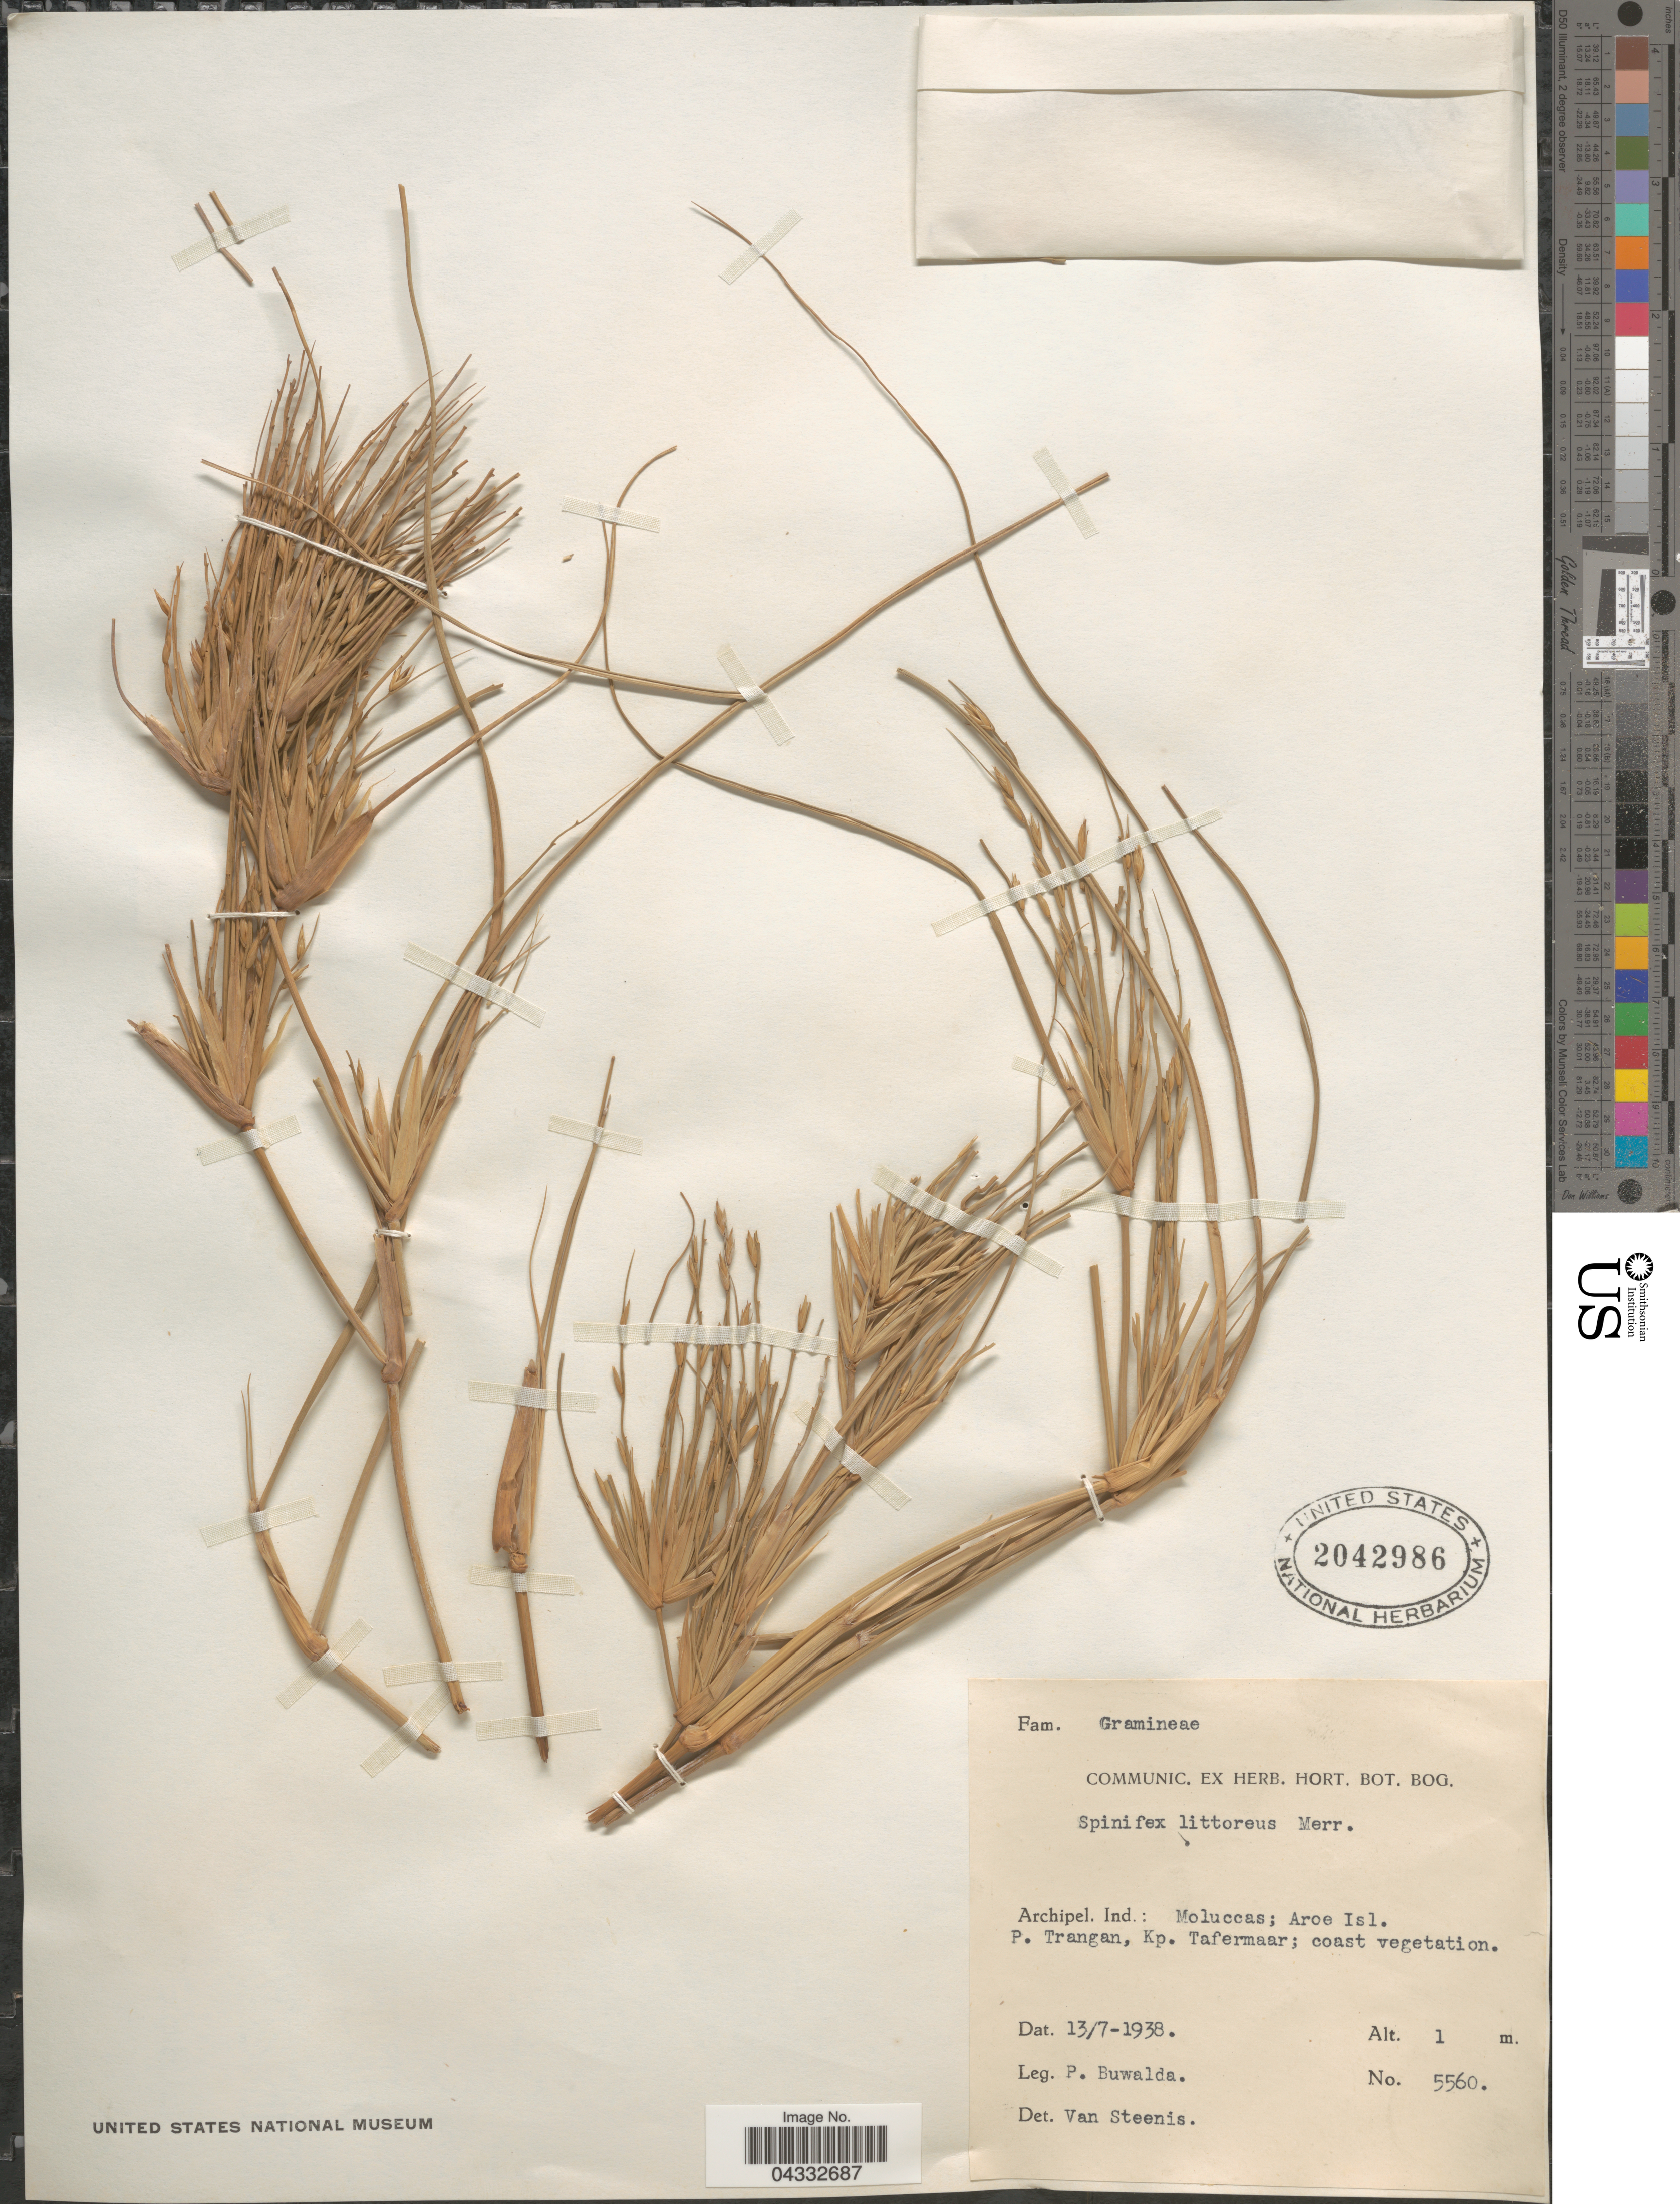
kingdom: Plantae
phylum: Tracheophyta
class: Liliopsida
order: Poales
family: Poaceae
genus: Spinifex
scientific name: Spinifex littoreus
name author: (Burm. f.) Merr.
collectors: P. Buwalda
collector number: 5560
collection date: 1938-07-13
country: Indonesia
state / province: Maluku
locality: Archipel. Ind.: Aroe Isl. P. Trangan, Kp. Tafermaar.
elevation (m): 1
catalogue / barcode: US 2042986